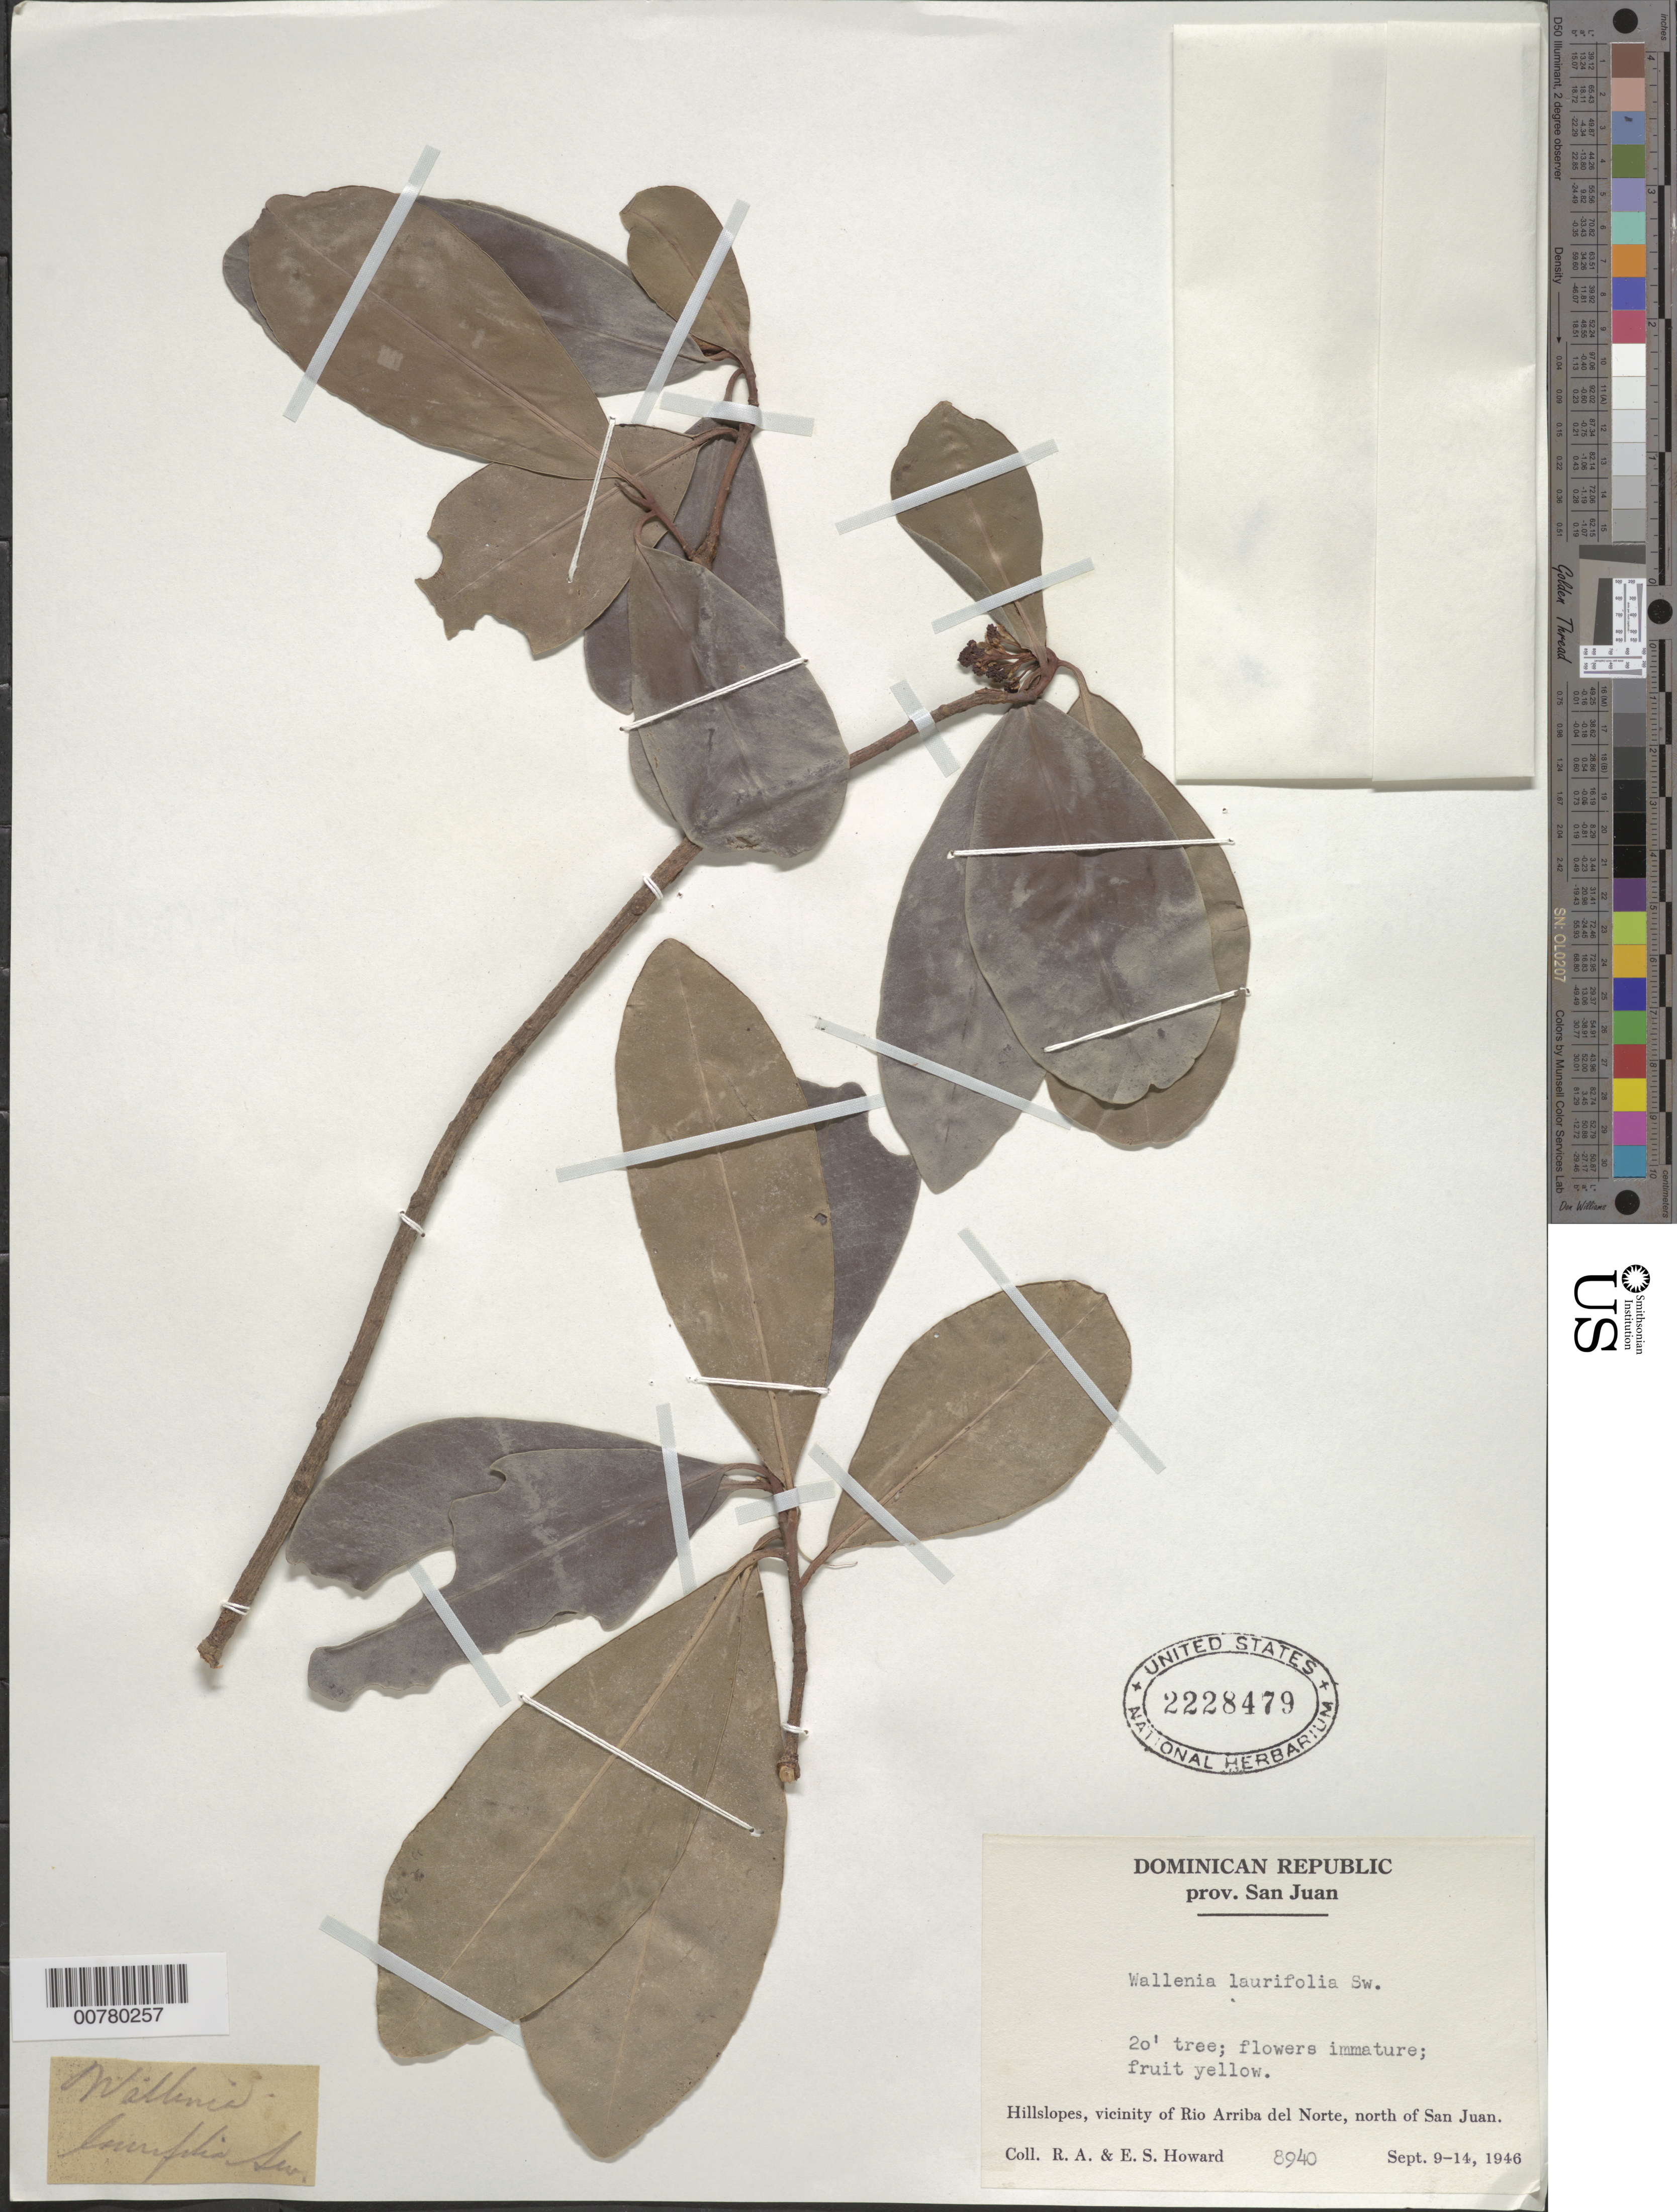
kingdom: Plantae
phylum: Tracheophyta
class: Magnoliopsida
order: Ericales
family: Primulaceae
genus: Wallenia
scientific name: Wallenia laurifolia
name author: Sw.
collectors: R. A. Howard & E. S. Howard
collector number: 8940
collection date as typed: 09 Sep 1946 to 14 Sep 1946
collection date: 1946-09-09/1946-09-14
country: Dominican Republic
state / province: San Juan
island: Hispaniola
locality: Vicinity of Río Arriba del Norte, north of San Juan.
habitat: Hillslopes.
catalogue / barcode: US 2228479